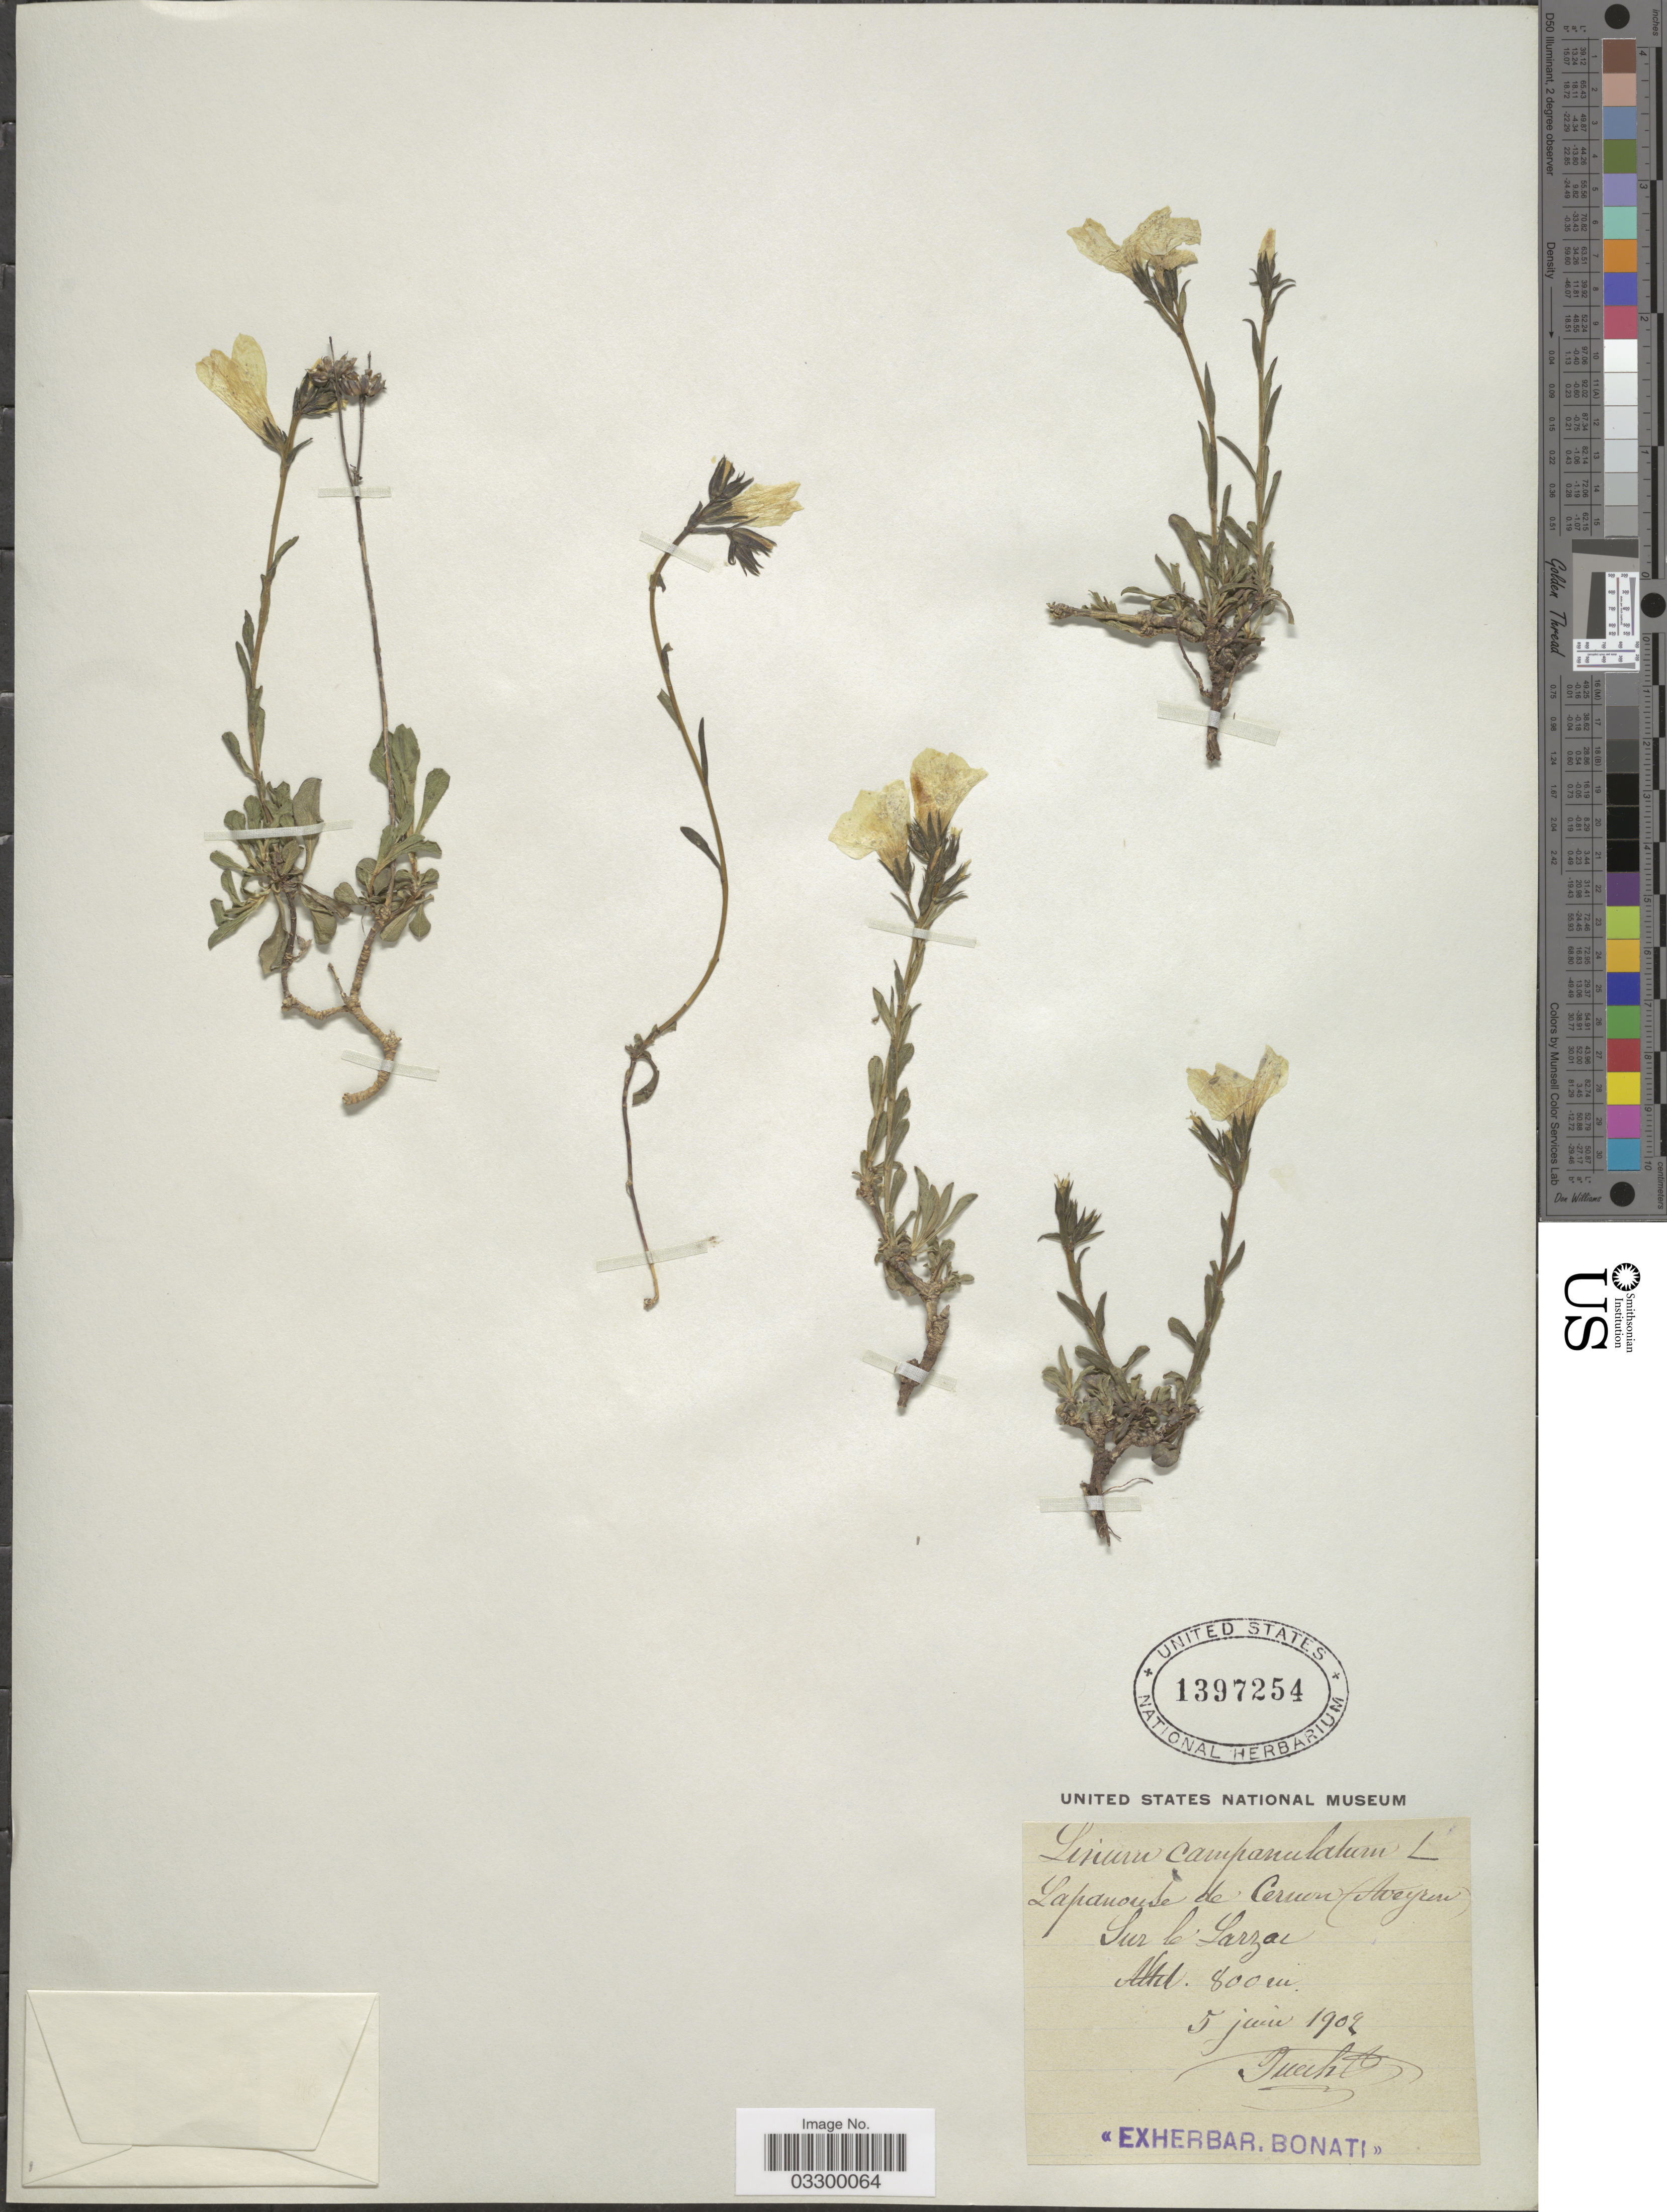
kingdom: Plantae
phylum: Tracheophyta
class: Magnoliopsida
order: Malpighiales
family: Linaceae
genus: Linum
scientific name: Linum campanulatum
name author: L.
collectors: -. Bonati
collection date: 1909-06-05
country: France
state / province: Occitanie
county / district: Aveyron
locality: Lapanouse de Cernon (Aveyron). Sur le Larzac.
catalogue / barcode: US 1397254